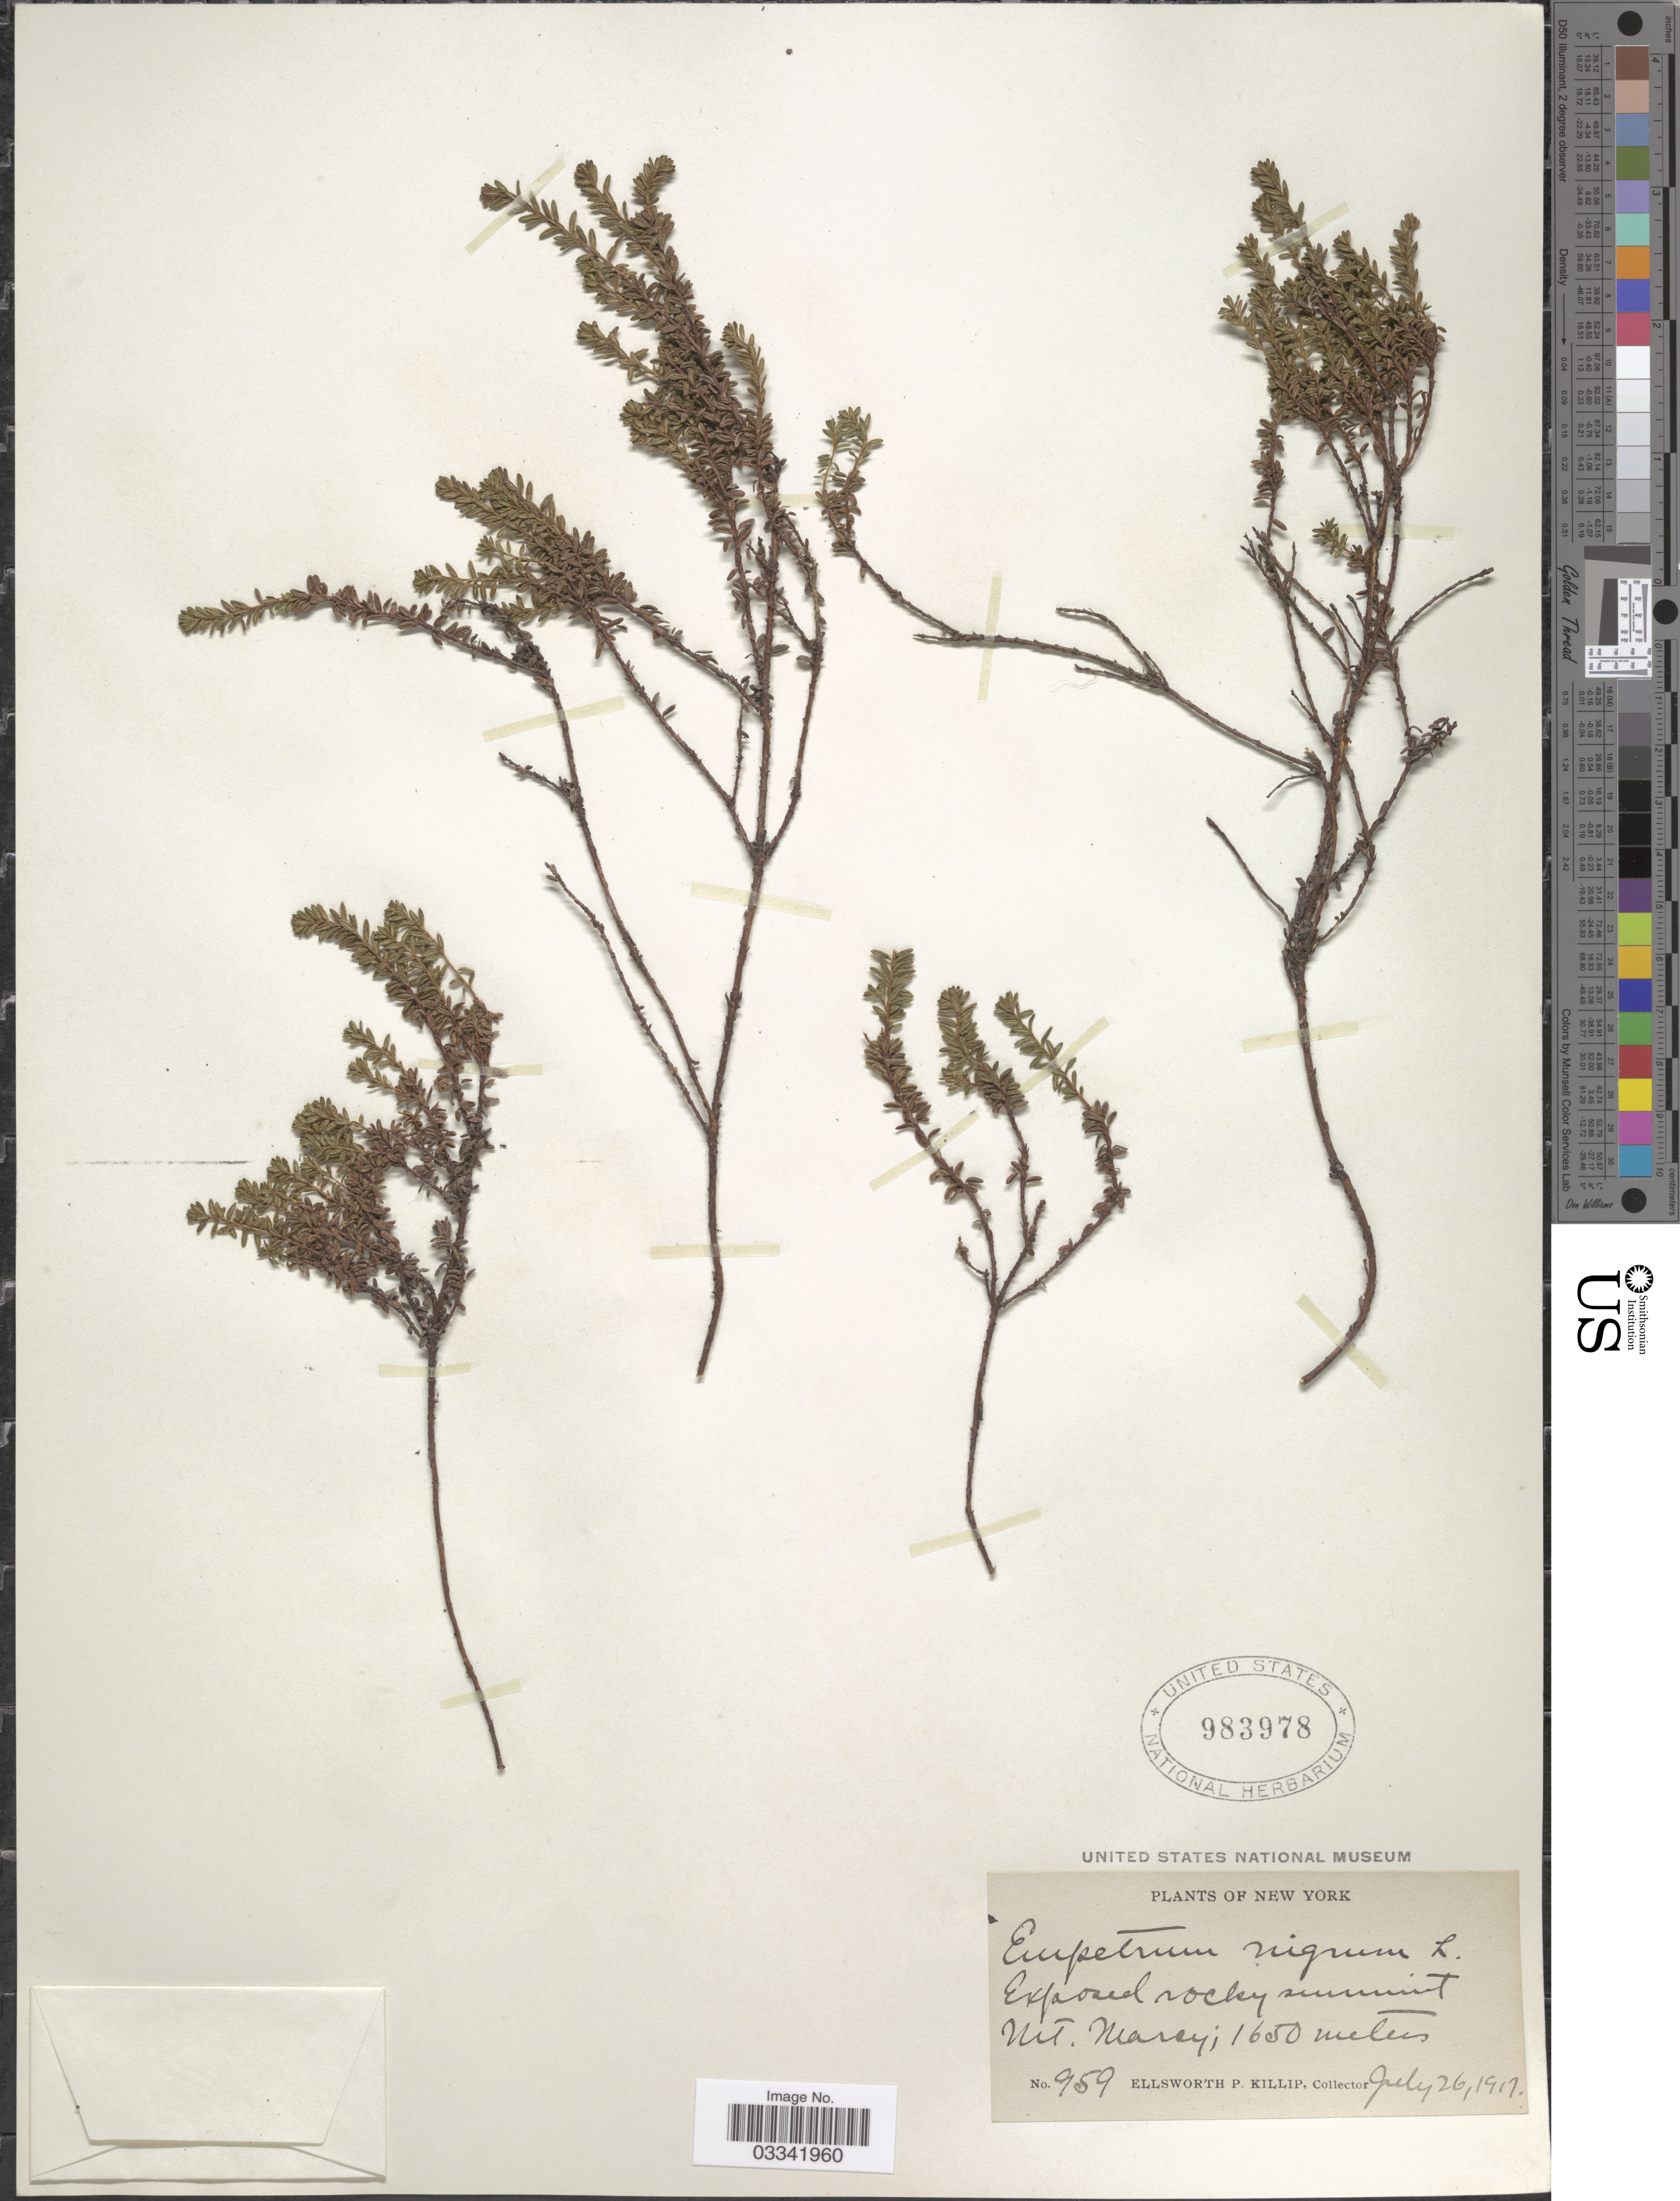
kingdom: Plantae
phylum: Tracheophyta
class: Magnoliopsida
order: Ericales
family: Ericaceae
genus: Empetrum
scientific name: Empetrum nigrum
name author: L.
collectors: E. P. Killip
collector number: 959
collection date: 1917-07-26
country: United States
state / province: New York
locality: Exposed rocky summit Mt. Marcy.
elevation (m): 1650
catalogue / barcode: US 983978